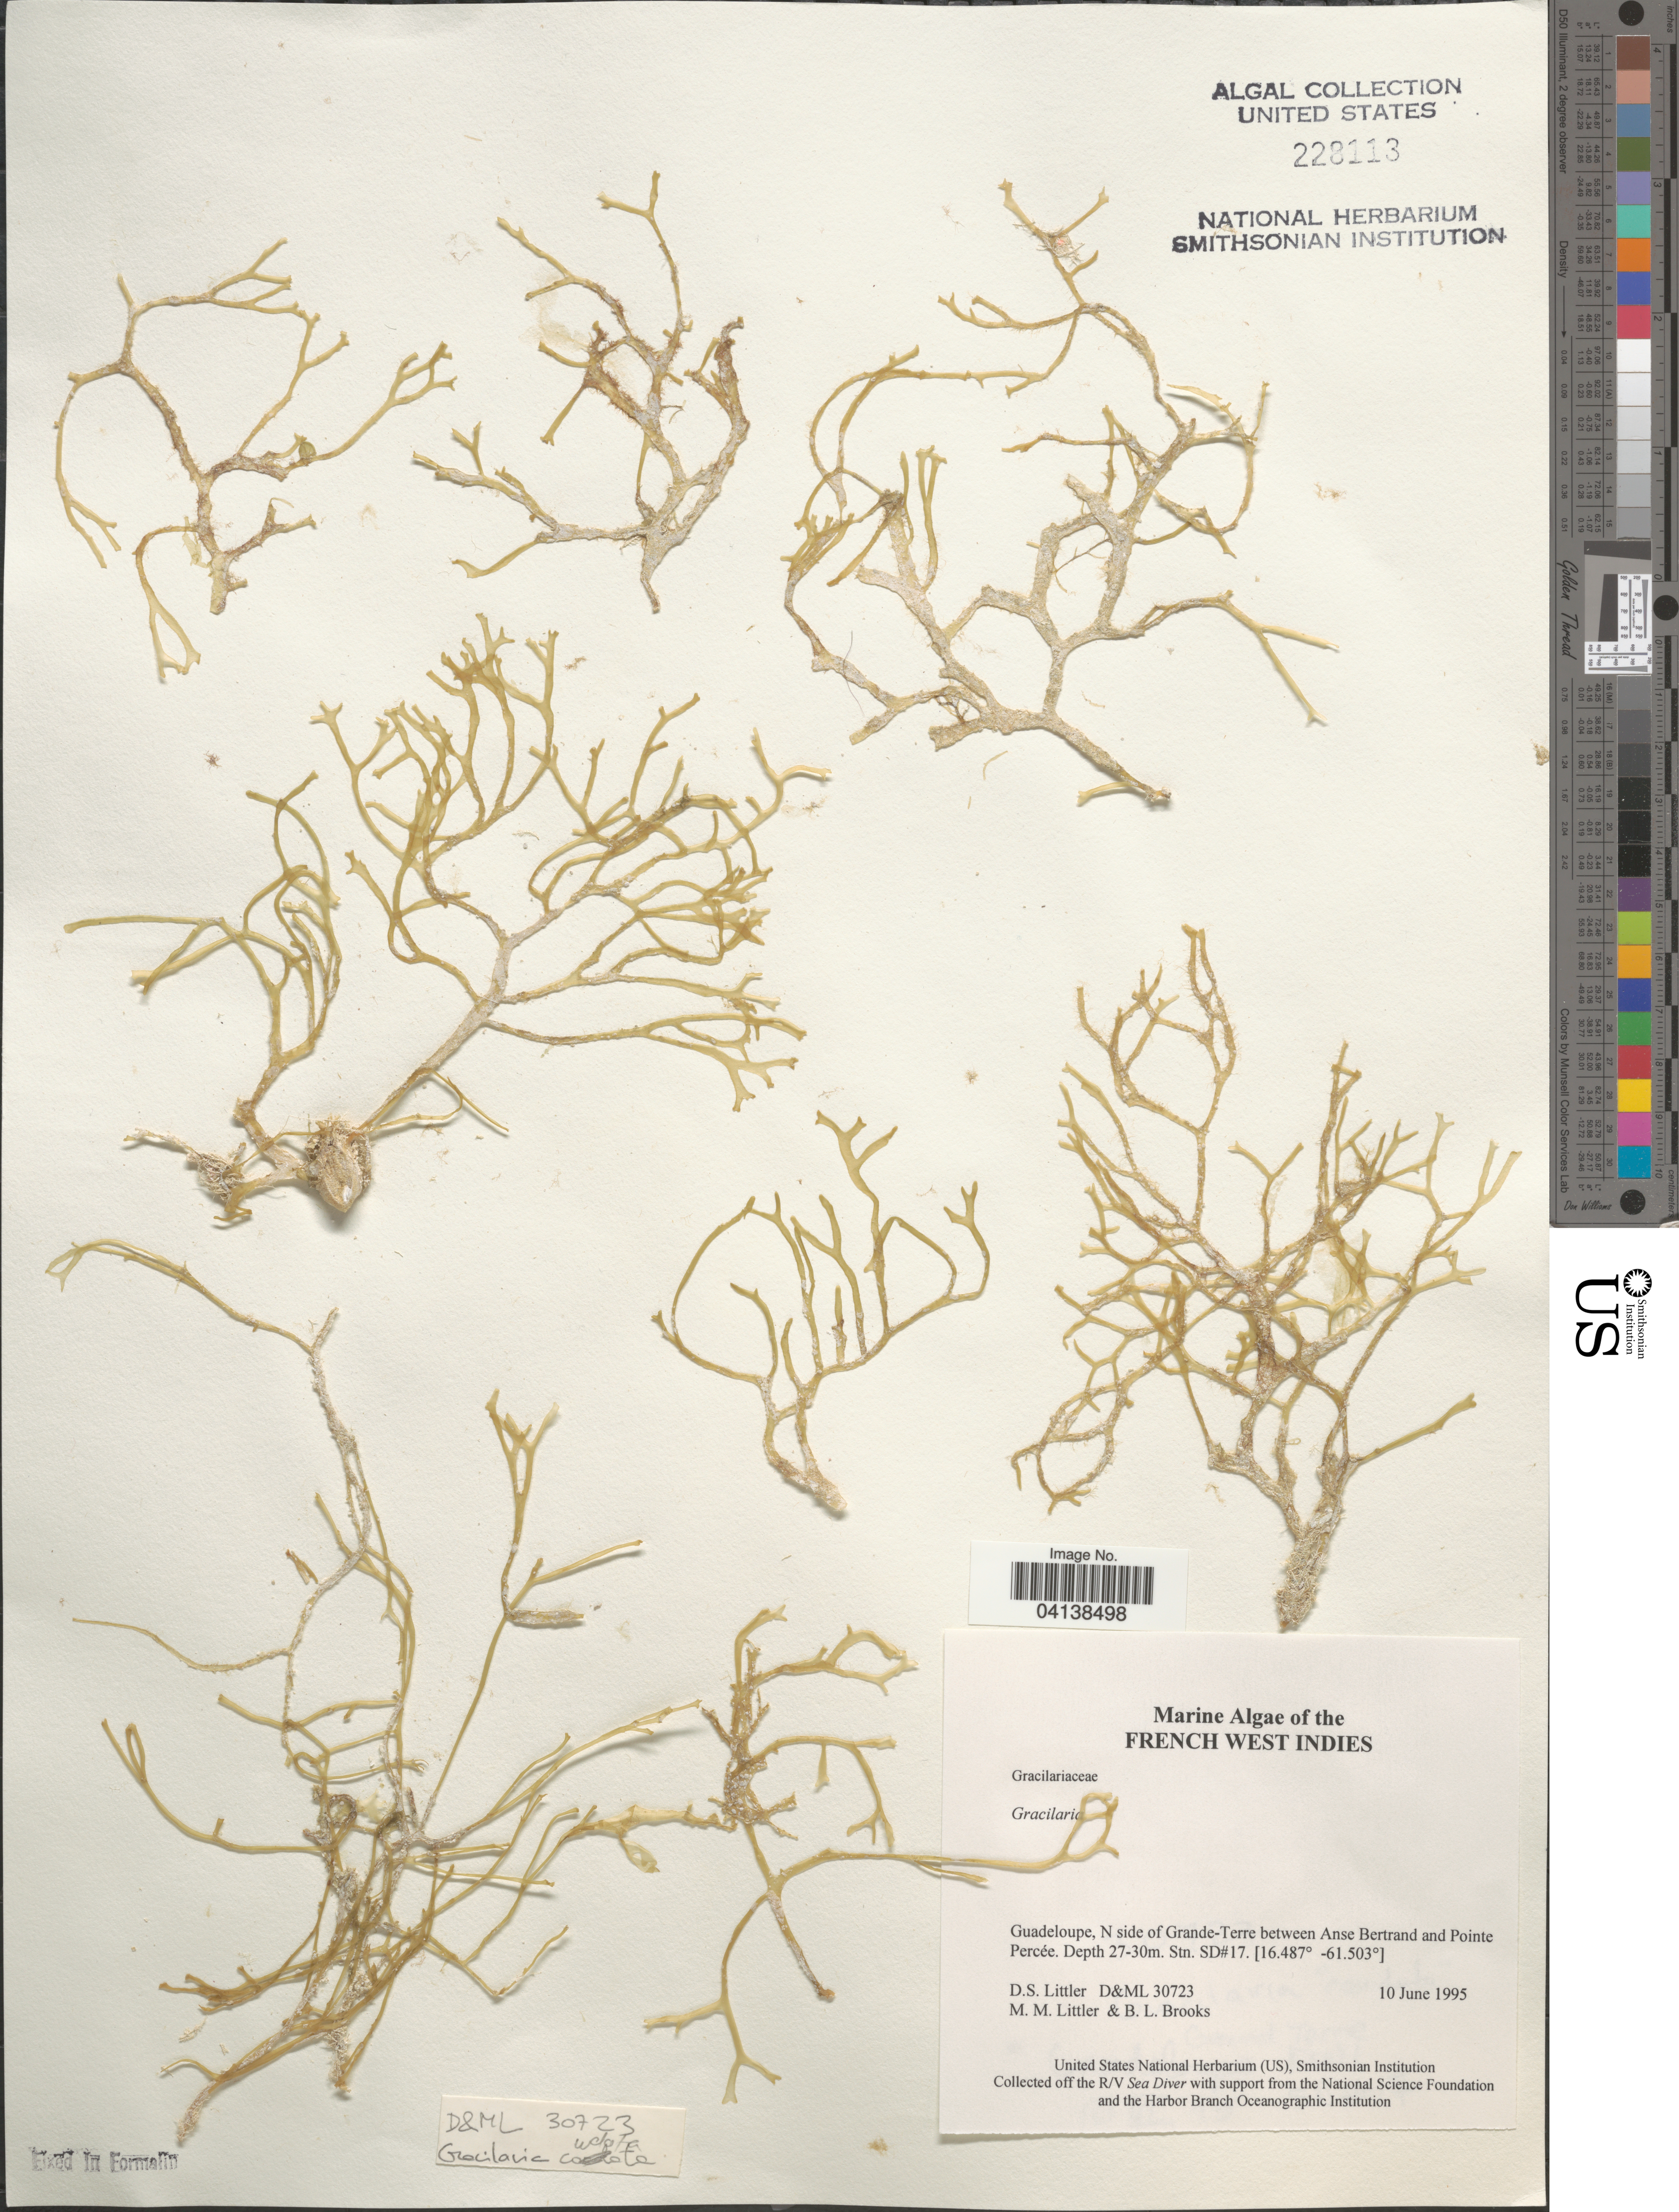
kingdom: Plantae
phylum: Rhodophyta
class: Florideophyceae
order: Gracilariales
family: Gracilariaceae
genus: Gracilaria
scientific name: Gracilaria sp.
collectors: D. S. Littler & B. Brooks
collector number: D&ML 30723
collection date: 1995-06-10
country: Guadeloupe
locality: French West Indies. N side of Grande-Terre between Anse Bertrand and Pointe Percée. Stn. SD#17.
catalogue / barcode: US 228113